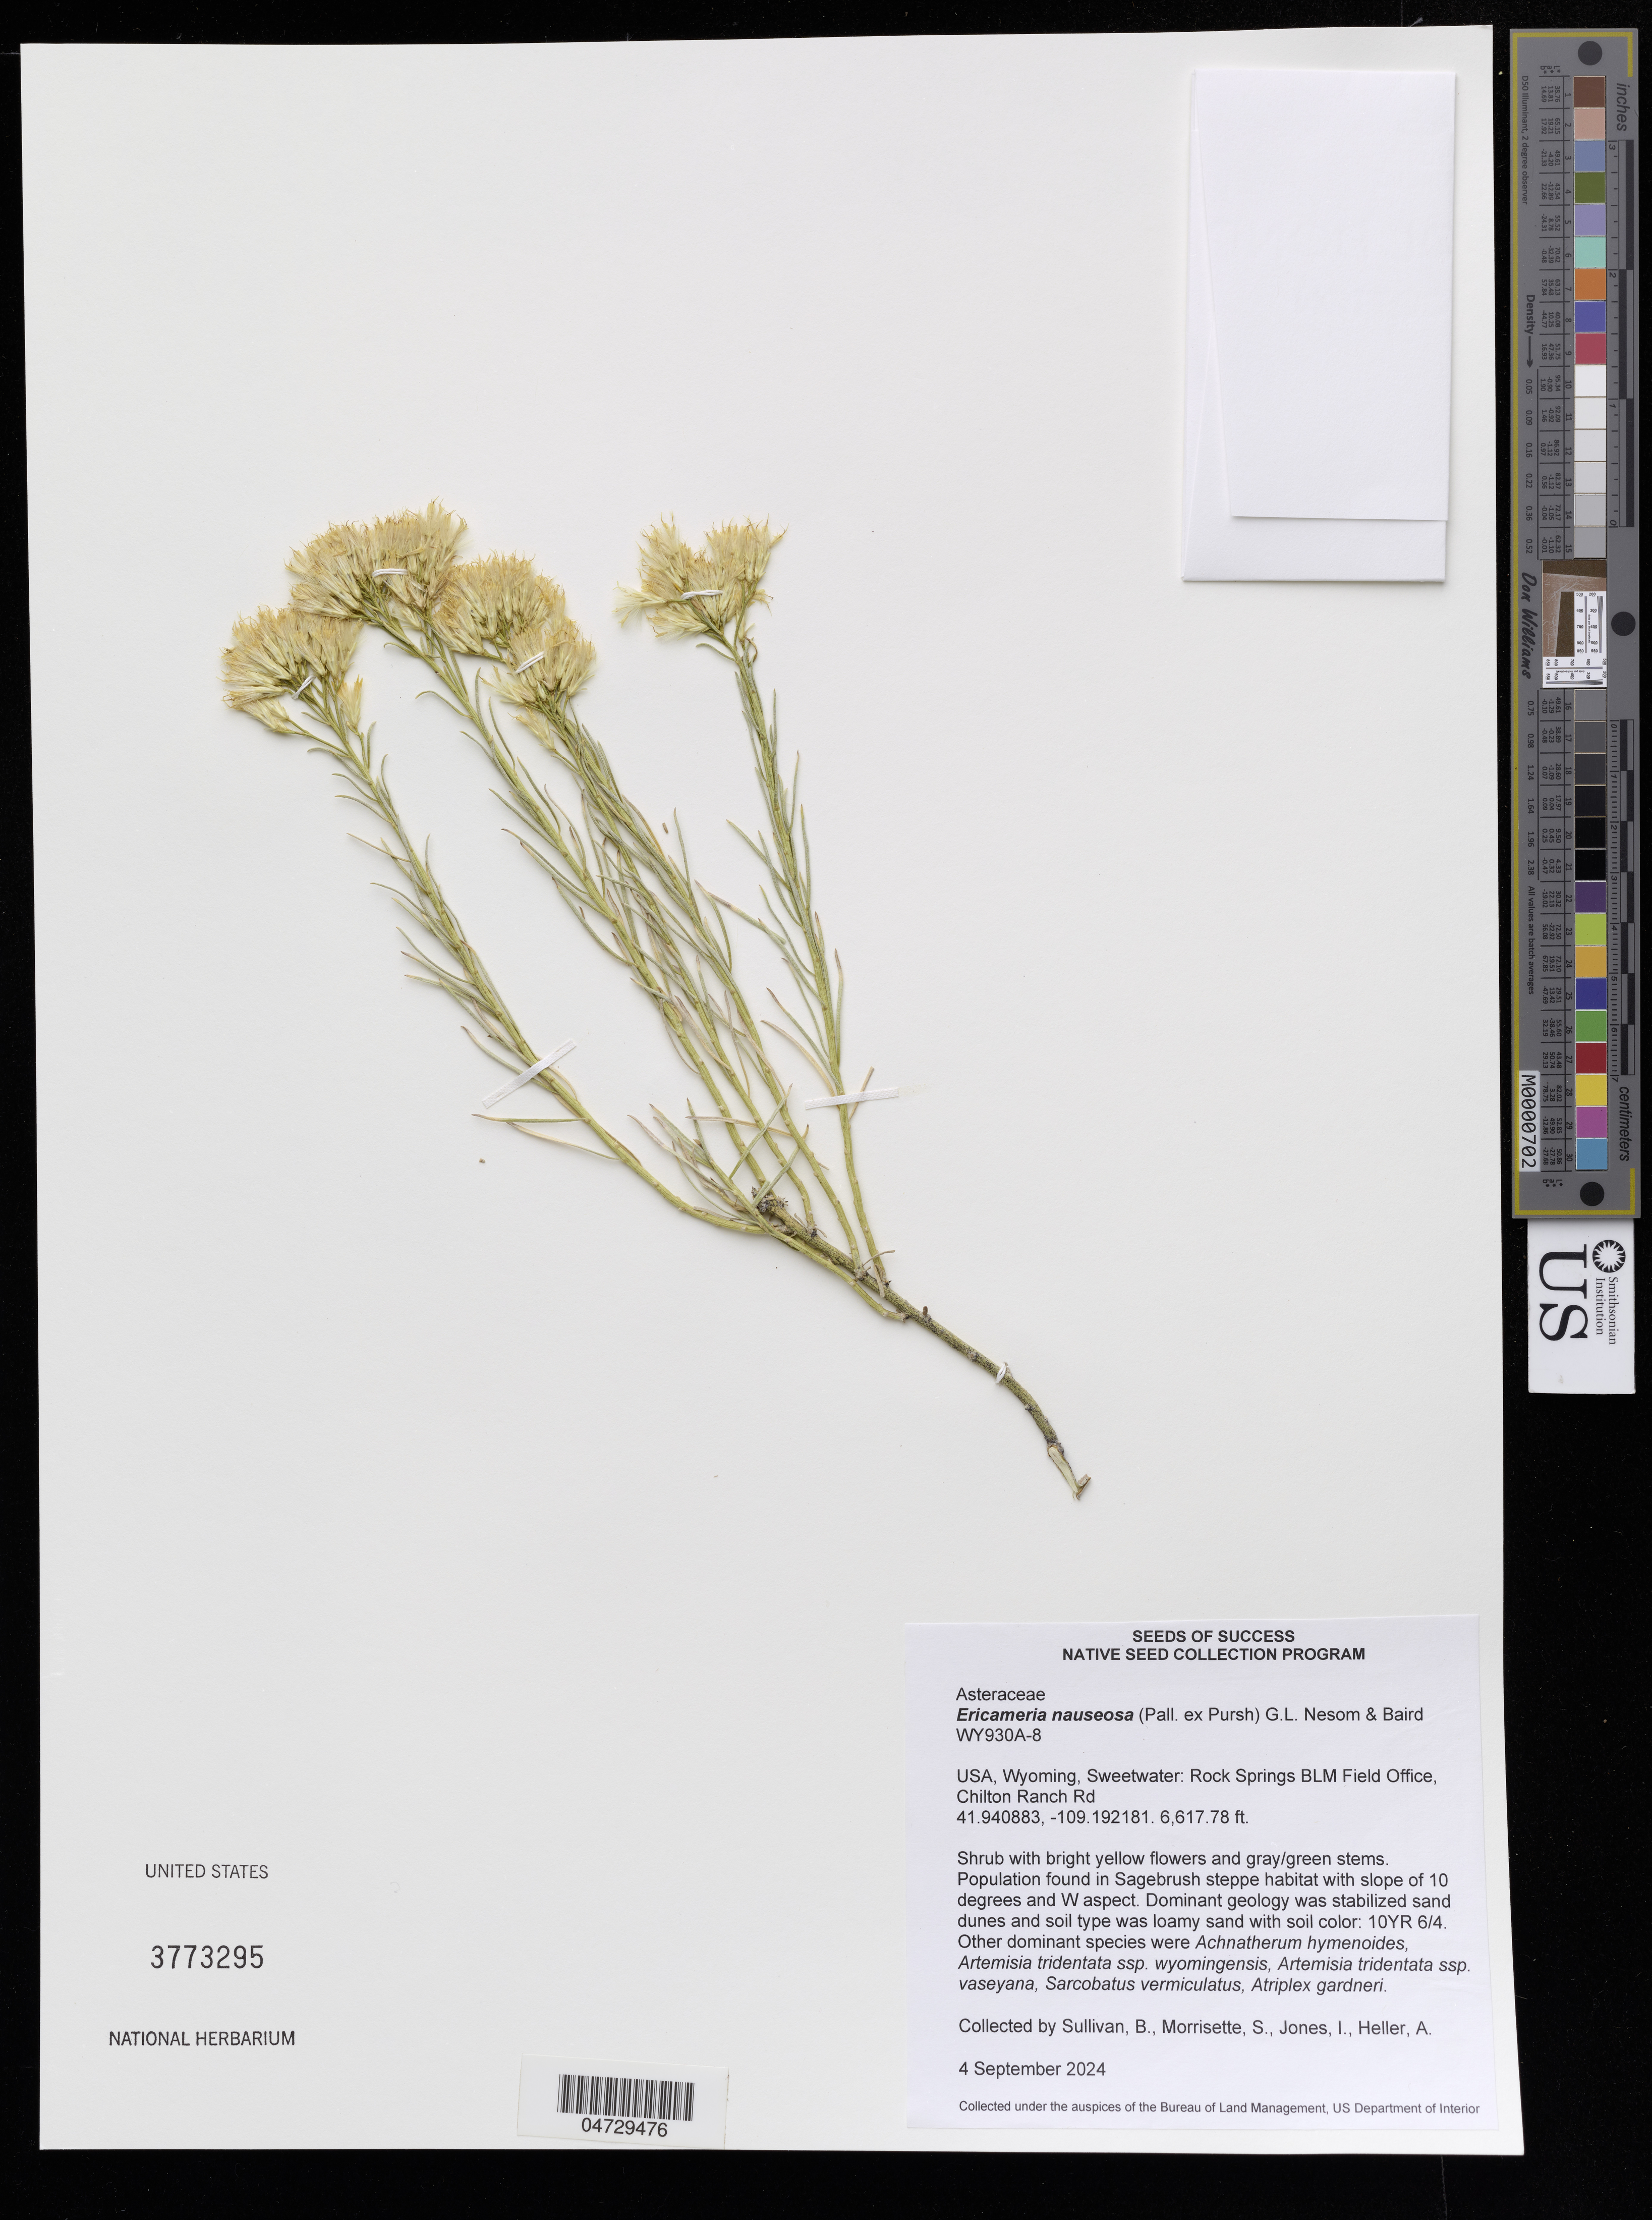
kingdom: Plantae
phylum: Tracheophyta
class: Magnoliopsida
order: Asterales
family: Asteraceae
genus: Ericameria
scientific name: Ericameria nauseosa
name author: (Pall. ex Pursh) G.L. Nesom & G.I. Baird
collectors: B. Sullivan, S. Morrisette, I. Jones & A. Heller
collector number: WY930A-8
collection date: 2024-09-04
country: United States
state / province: Wyoming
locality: Sweetwater: Rock Springs BLM Field Office, Chilton Ranch Rd.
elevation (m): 2017.1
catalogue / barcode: US 3773295